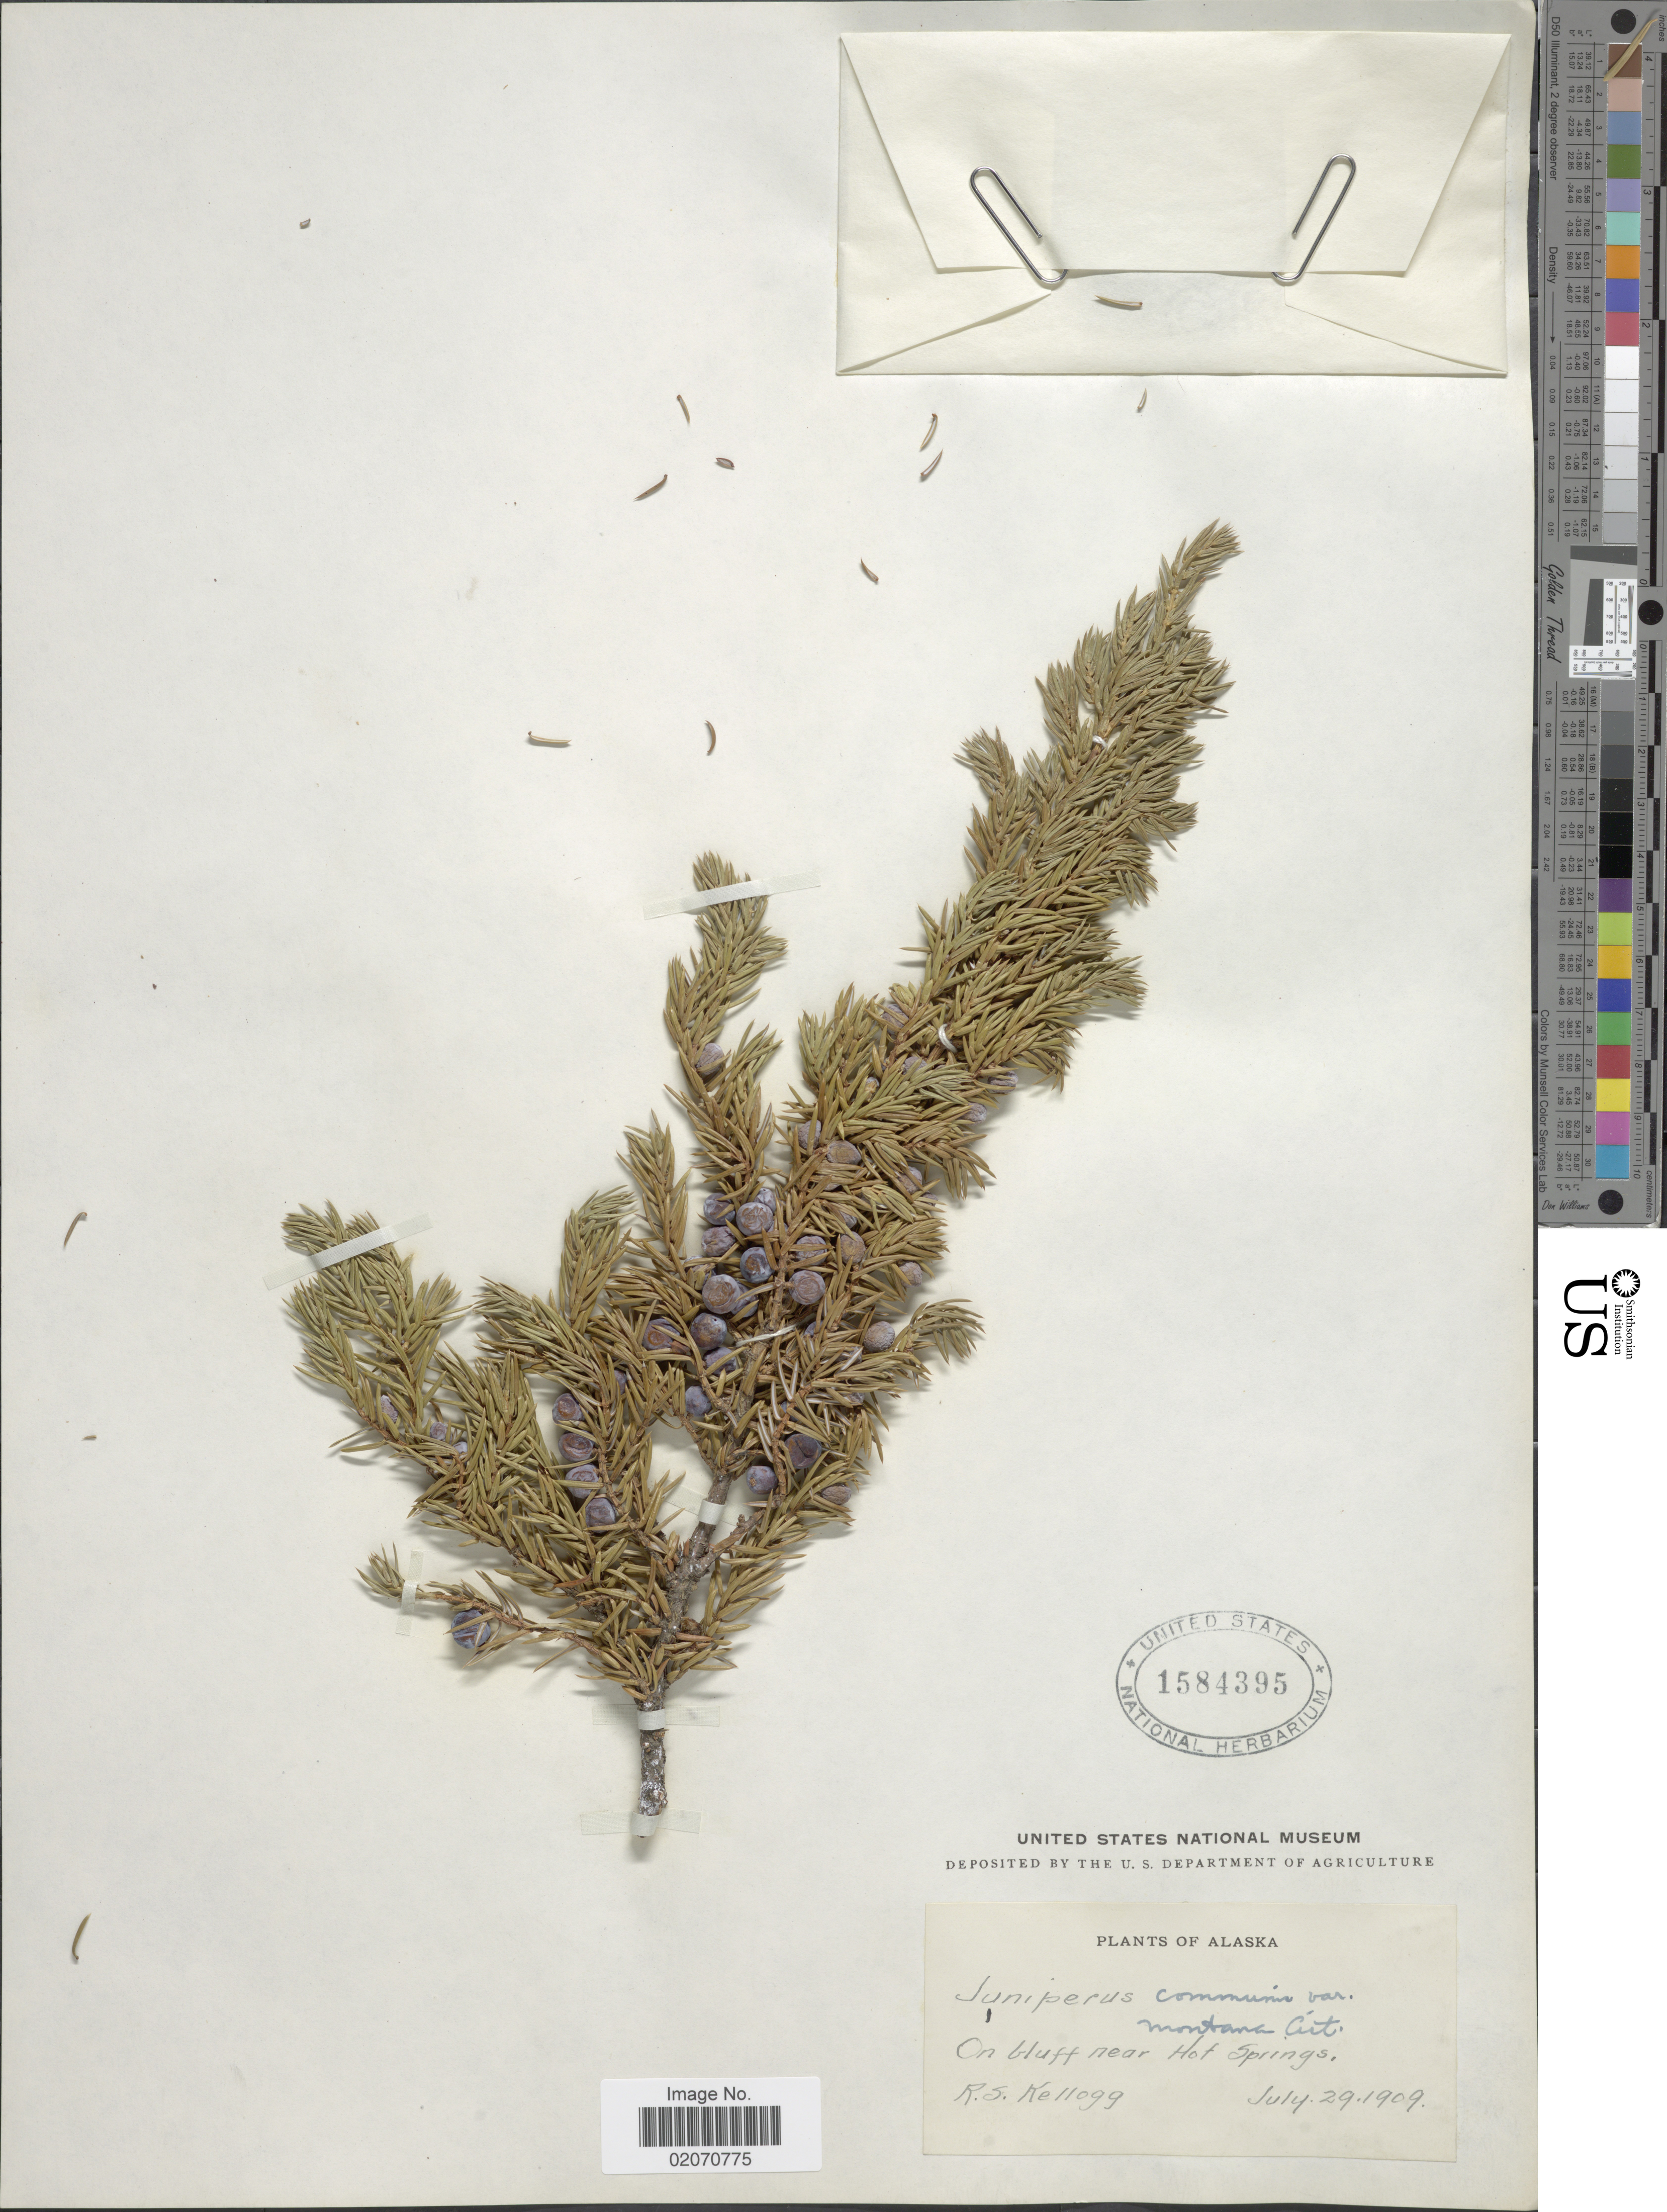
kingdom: Plantae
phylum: Tracheophyta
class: Pinopsida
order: Pinales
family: Cupressaceae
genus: Juniperus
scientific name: Juniperus communis subsp. nana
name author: (Willd.) Syme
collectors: R. Kellogg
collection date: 1909-07-29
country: United States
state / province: Alaska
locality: Near Hot Spring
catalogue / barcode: US 1584395